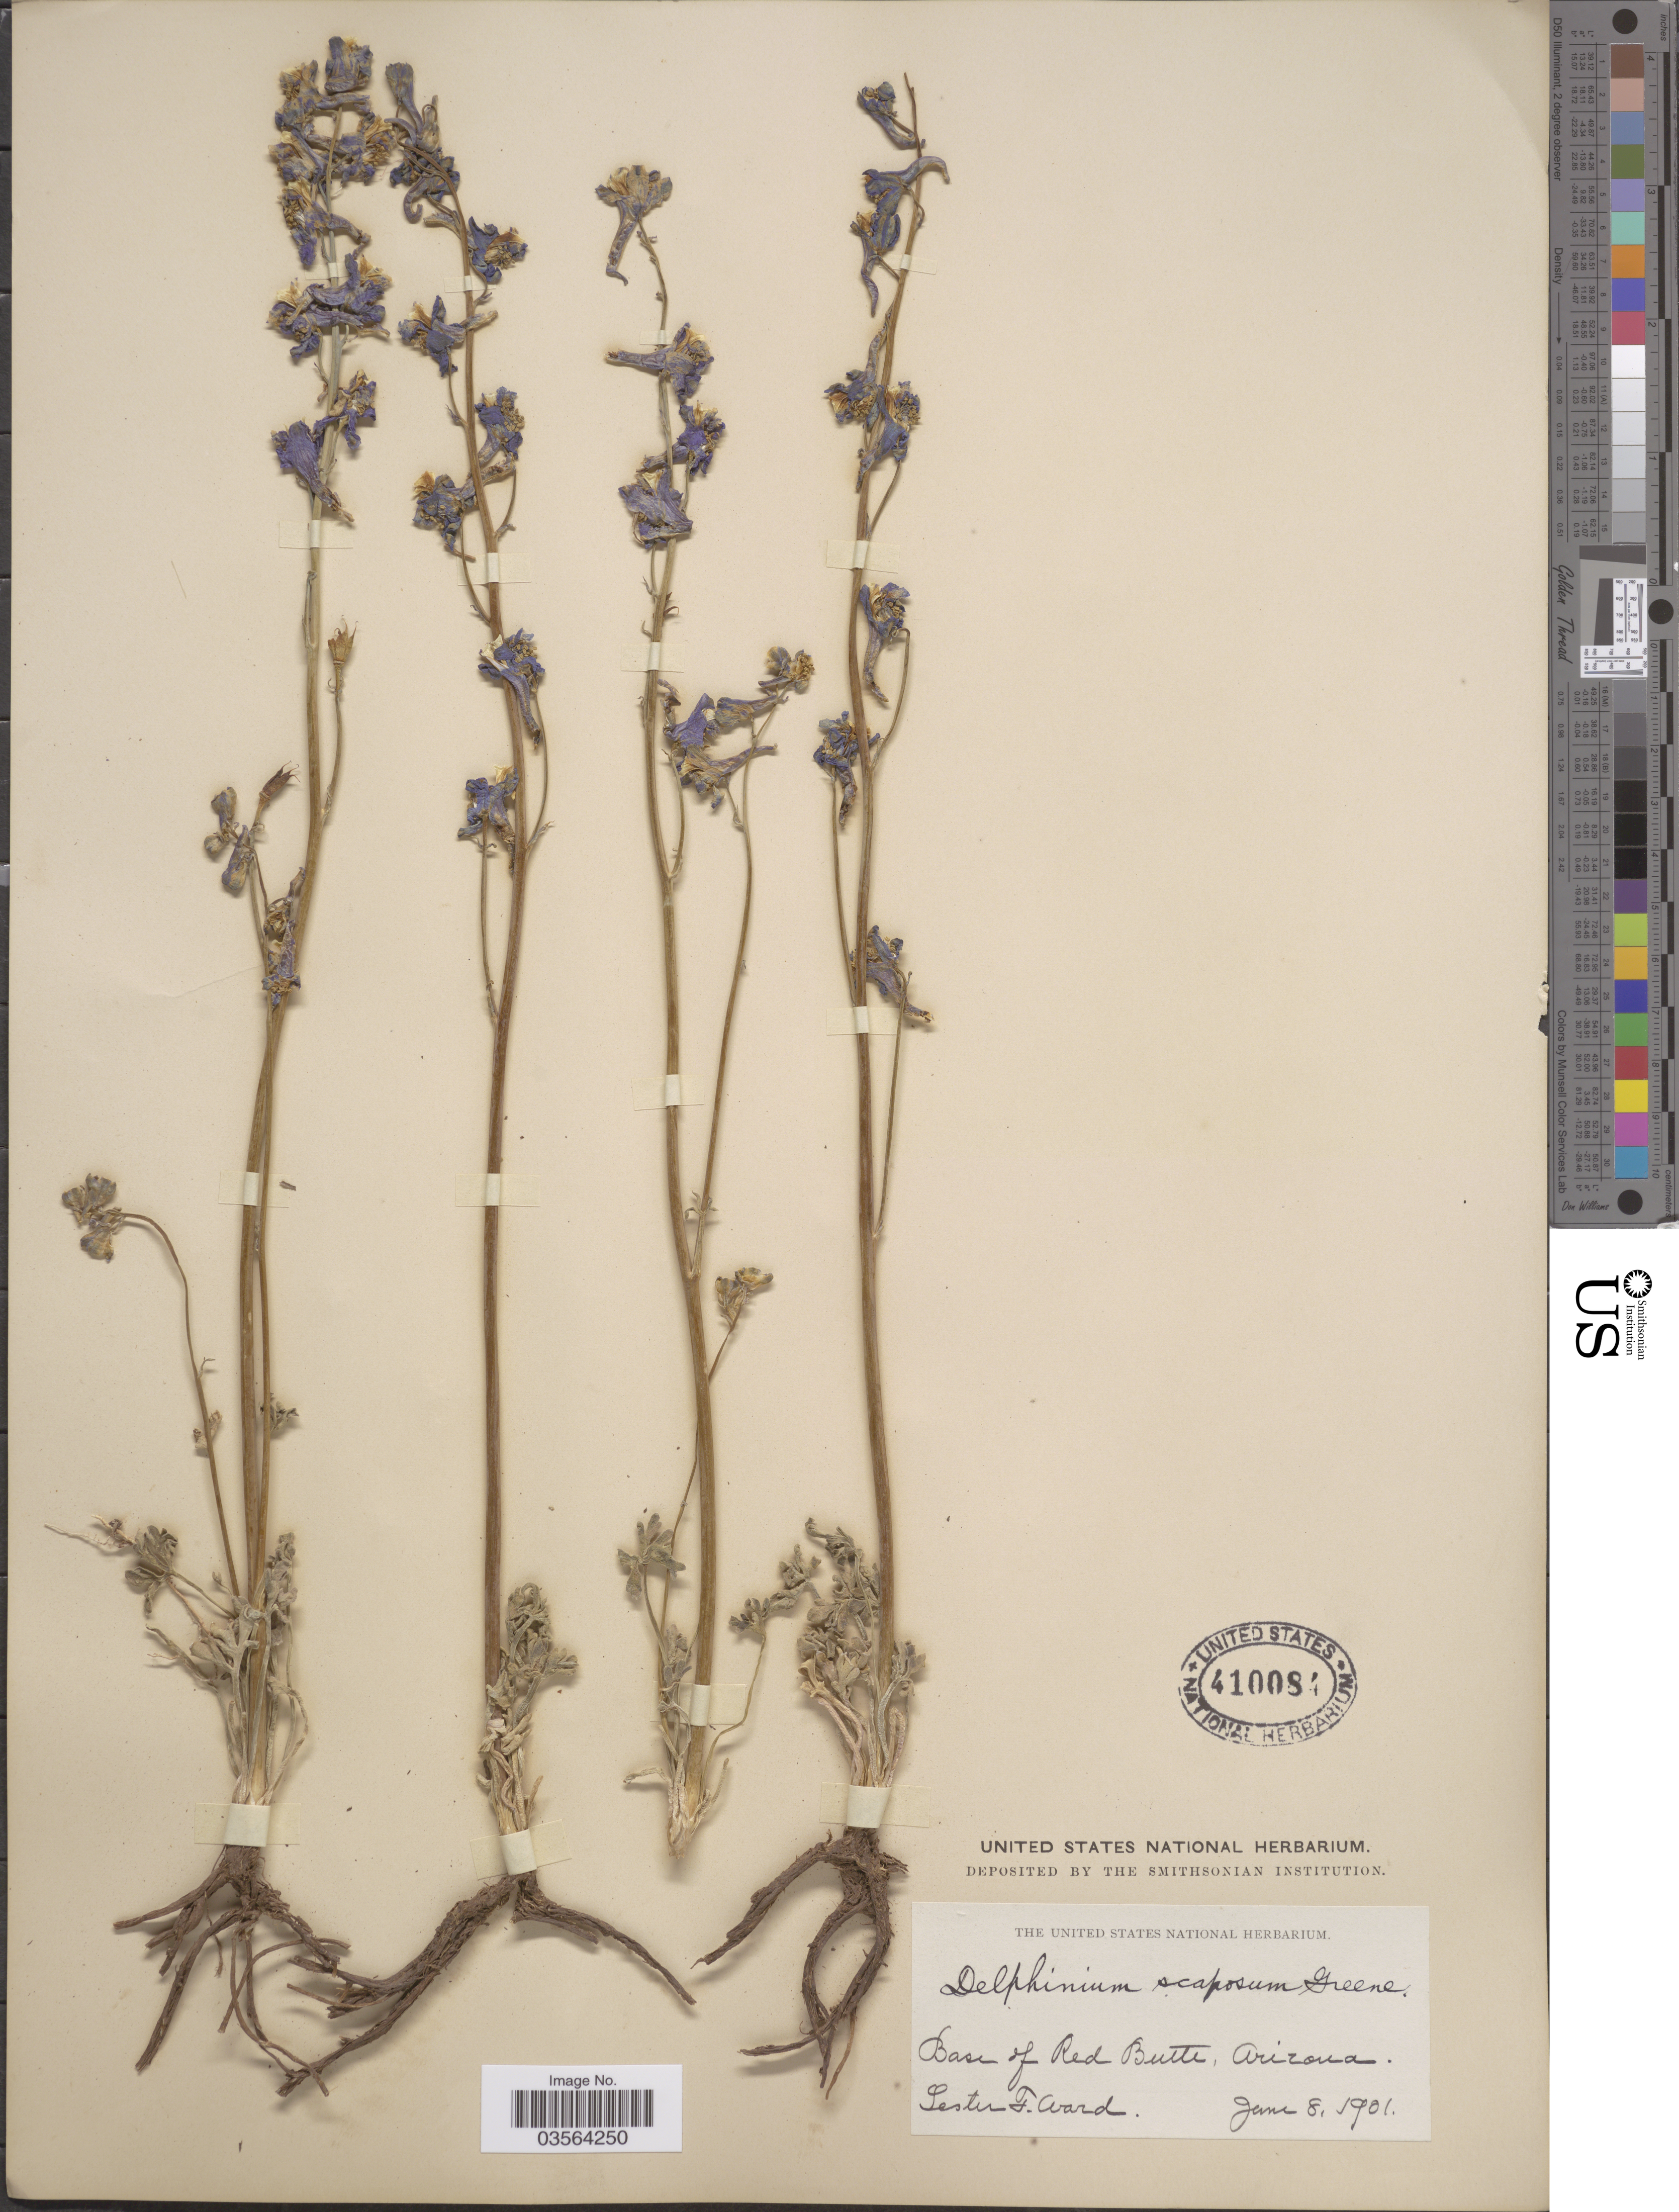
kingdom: Plantae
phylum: Tracheophyta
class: Magnoliopsida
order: Ranunculales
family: Ranunculaceae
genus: Delphinium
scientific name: Delphinium scaposum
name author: Greene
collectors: L. F. Ward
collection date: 1901-06-08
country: United States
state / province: Arizona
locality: Base of Red Butte.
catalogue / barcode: US 410084